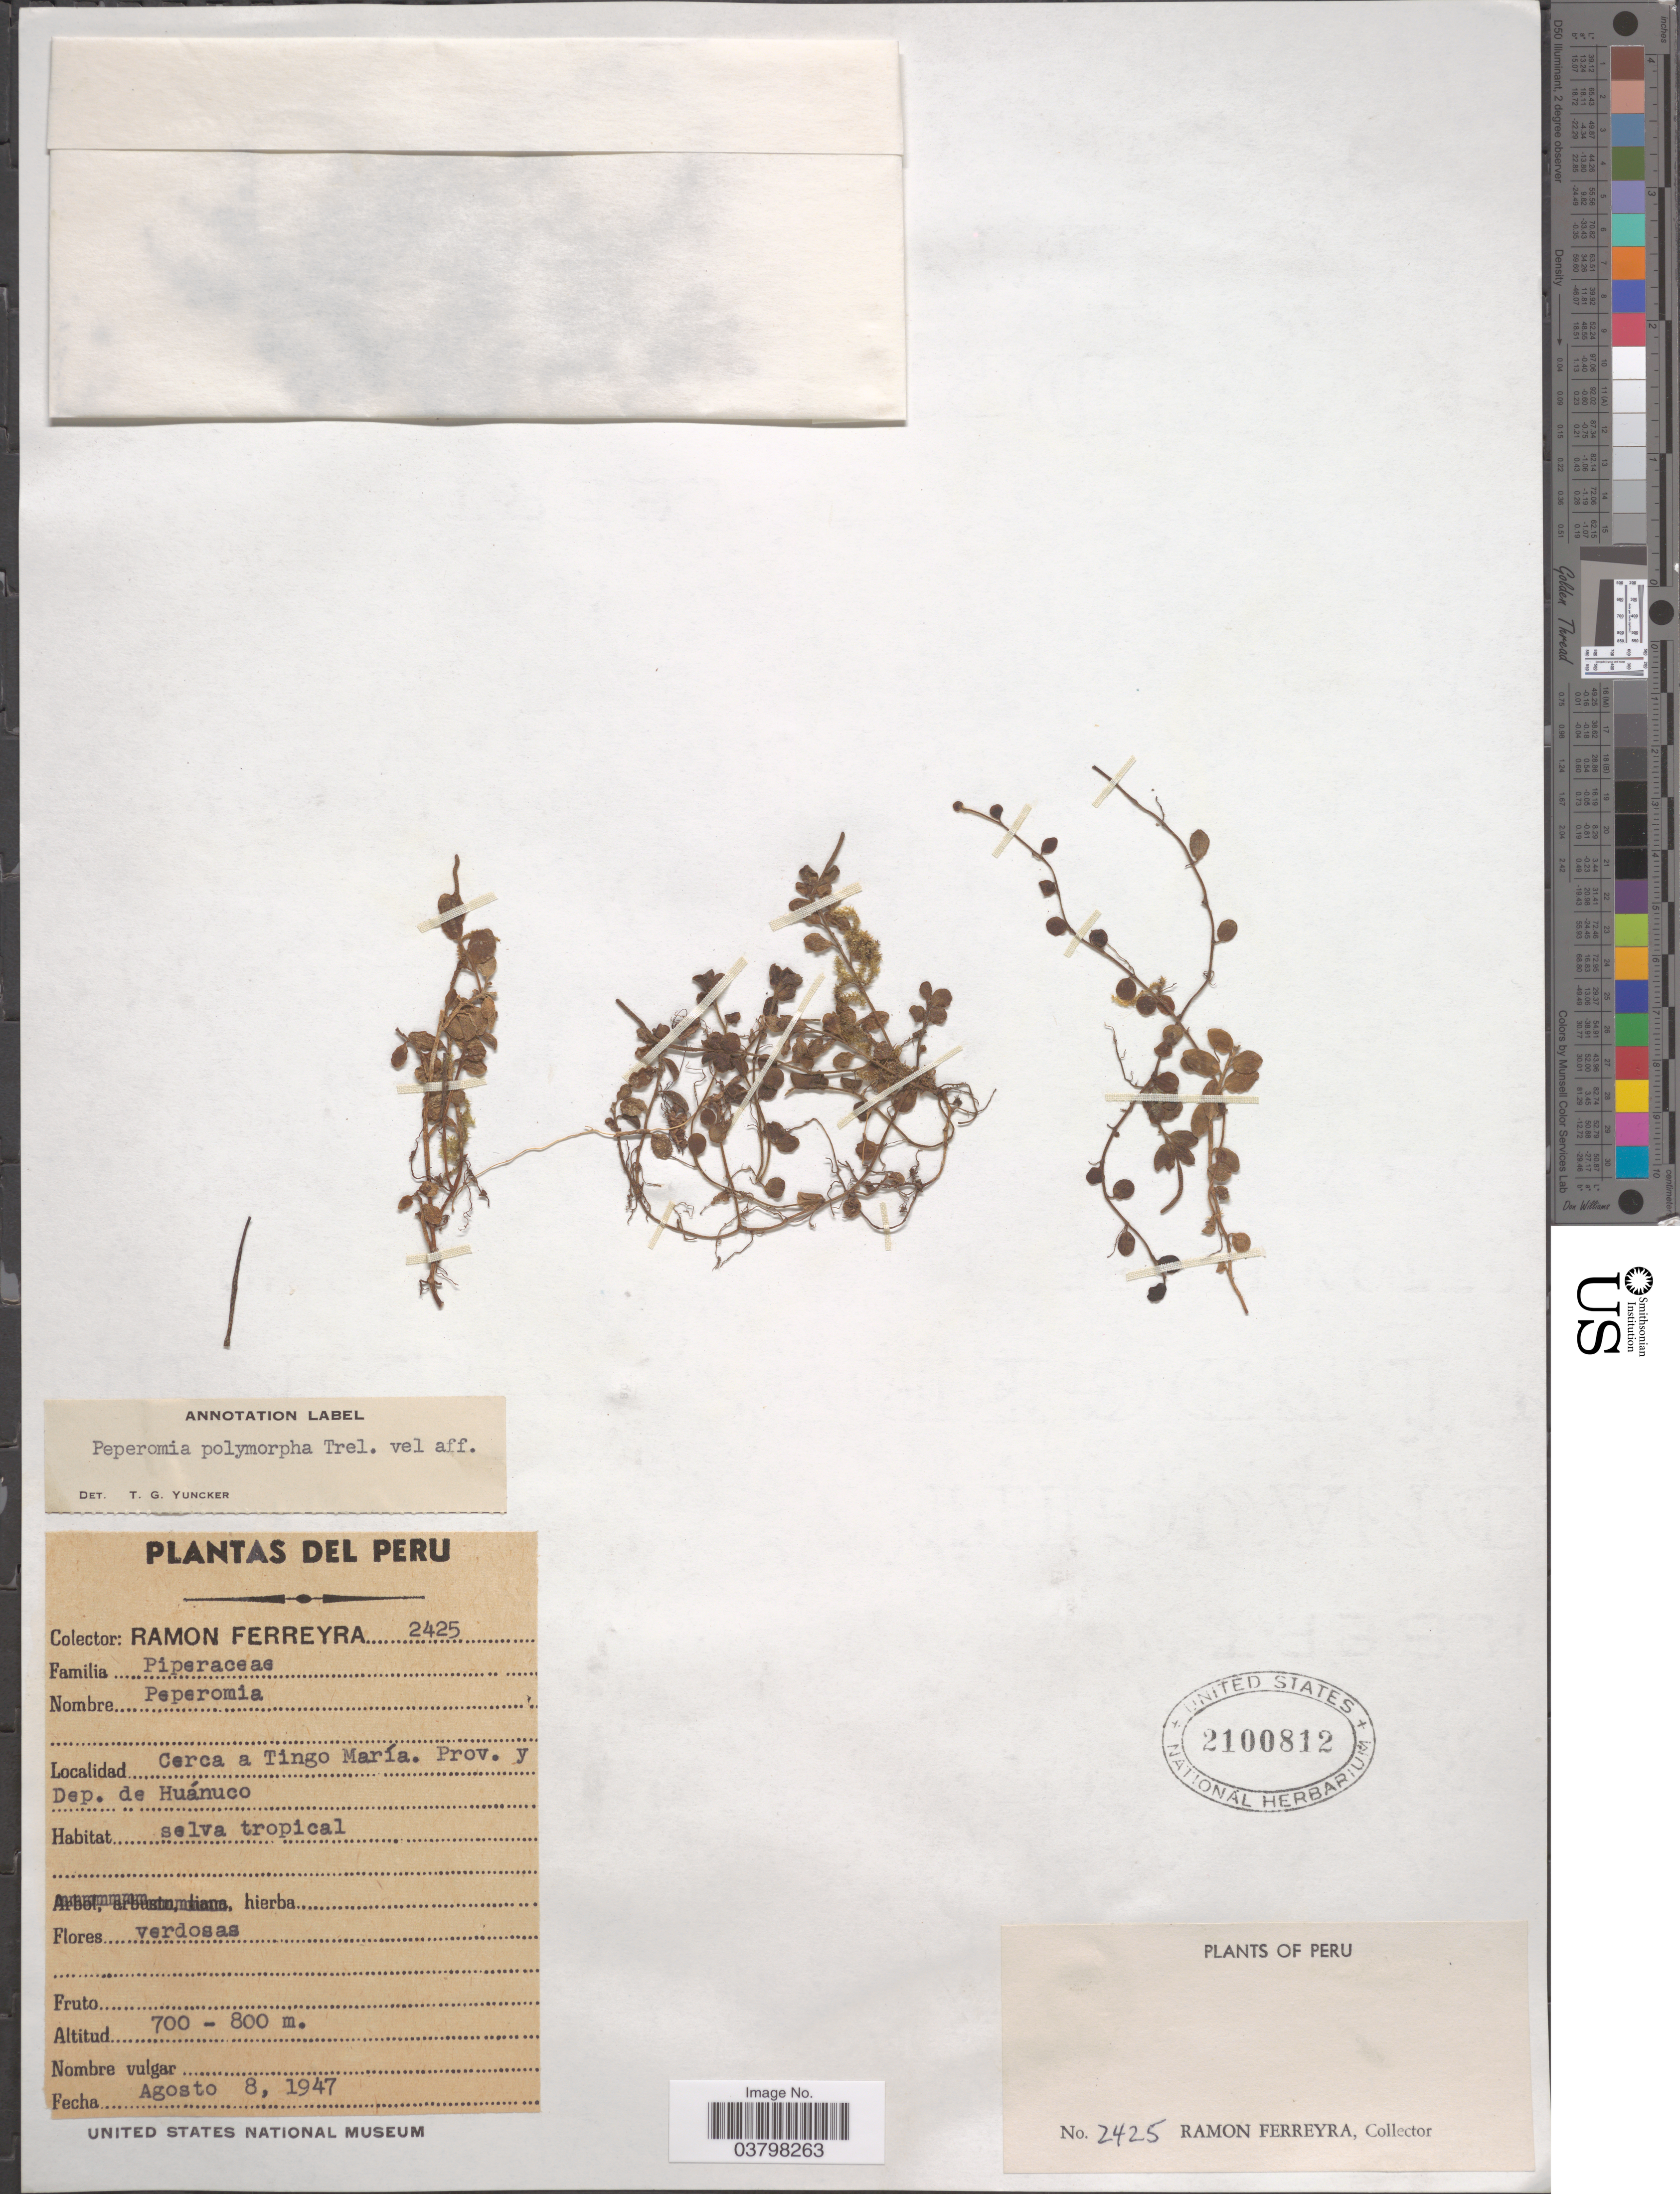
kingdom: Plantae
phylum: Tracheophyta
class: Magnoliopsida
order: Piperales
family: Piperaceae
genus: Peperomia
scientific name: Peperomia polymorpa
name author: Trel.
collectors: R. A. Ferreyra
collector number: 2425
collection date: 1947-08-08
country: Peru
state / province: Huánuco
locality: Cerca a Tingo María. Prov. y Dep. de Huánuco.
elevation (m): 700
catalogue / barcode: US 2100812